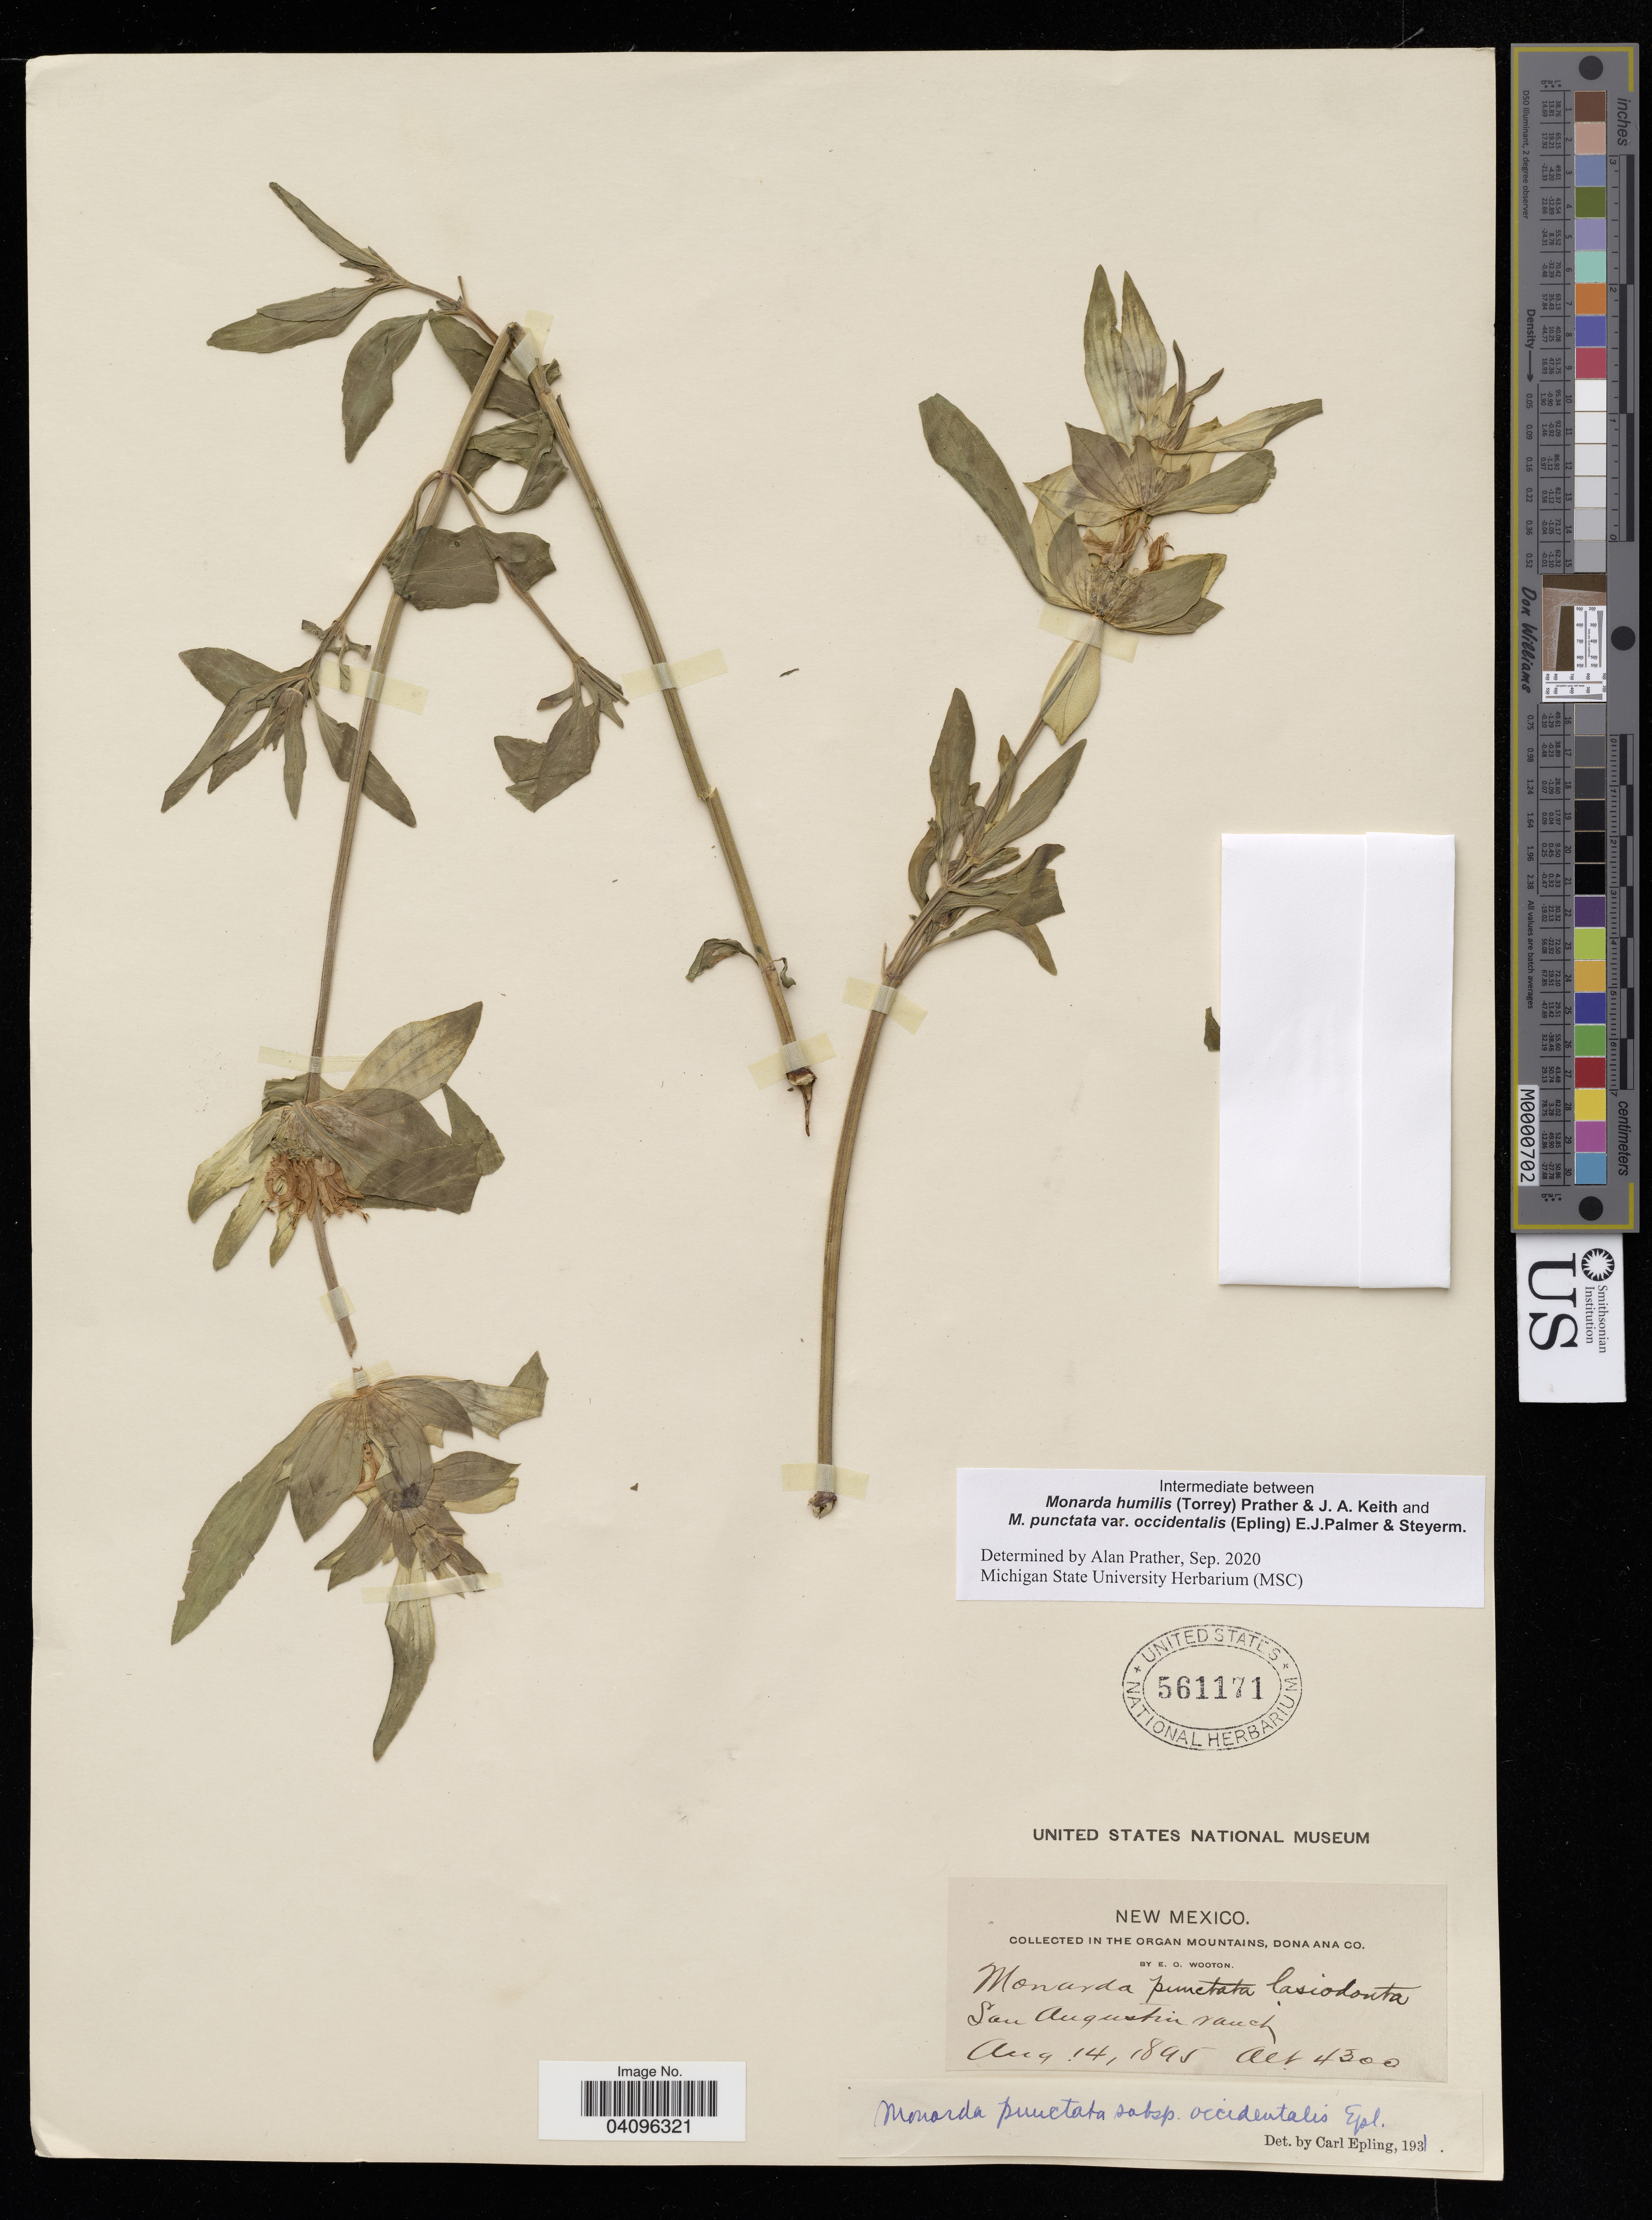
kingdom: Plantae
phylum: Tracheophyta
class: Magnoliopsida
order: Lamiales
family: Lamiaceae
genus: Monarda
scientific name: Monarda humilis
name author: (Torr.) Prather & Keith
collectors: E. O. Wooton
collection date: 1895-08-14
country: United States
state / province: New Mexico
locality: San Augustin ranch.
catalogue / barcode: US 561171